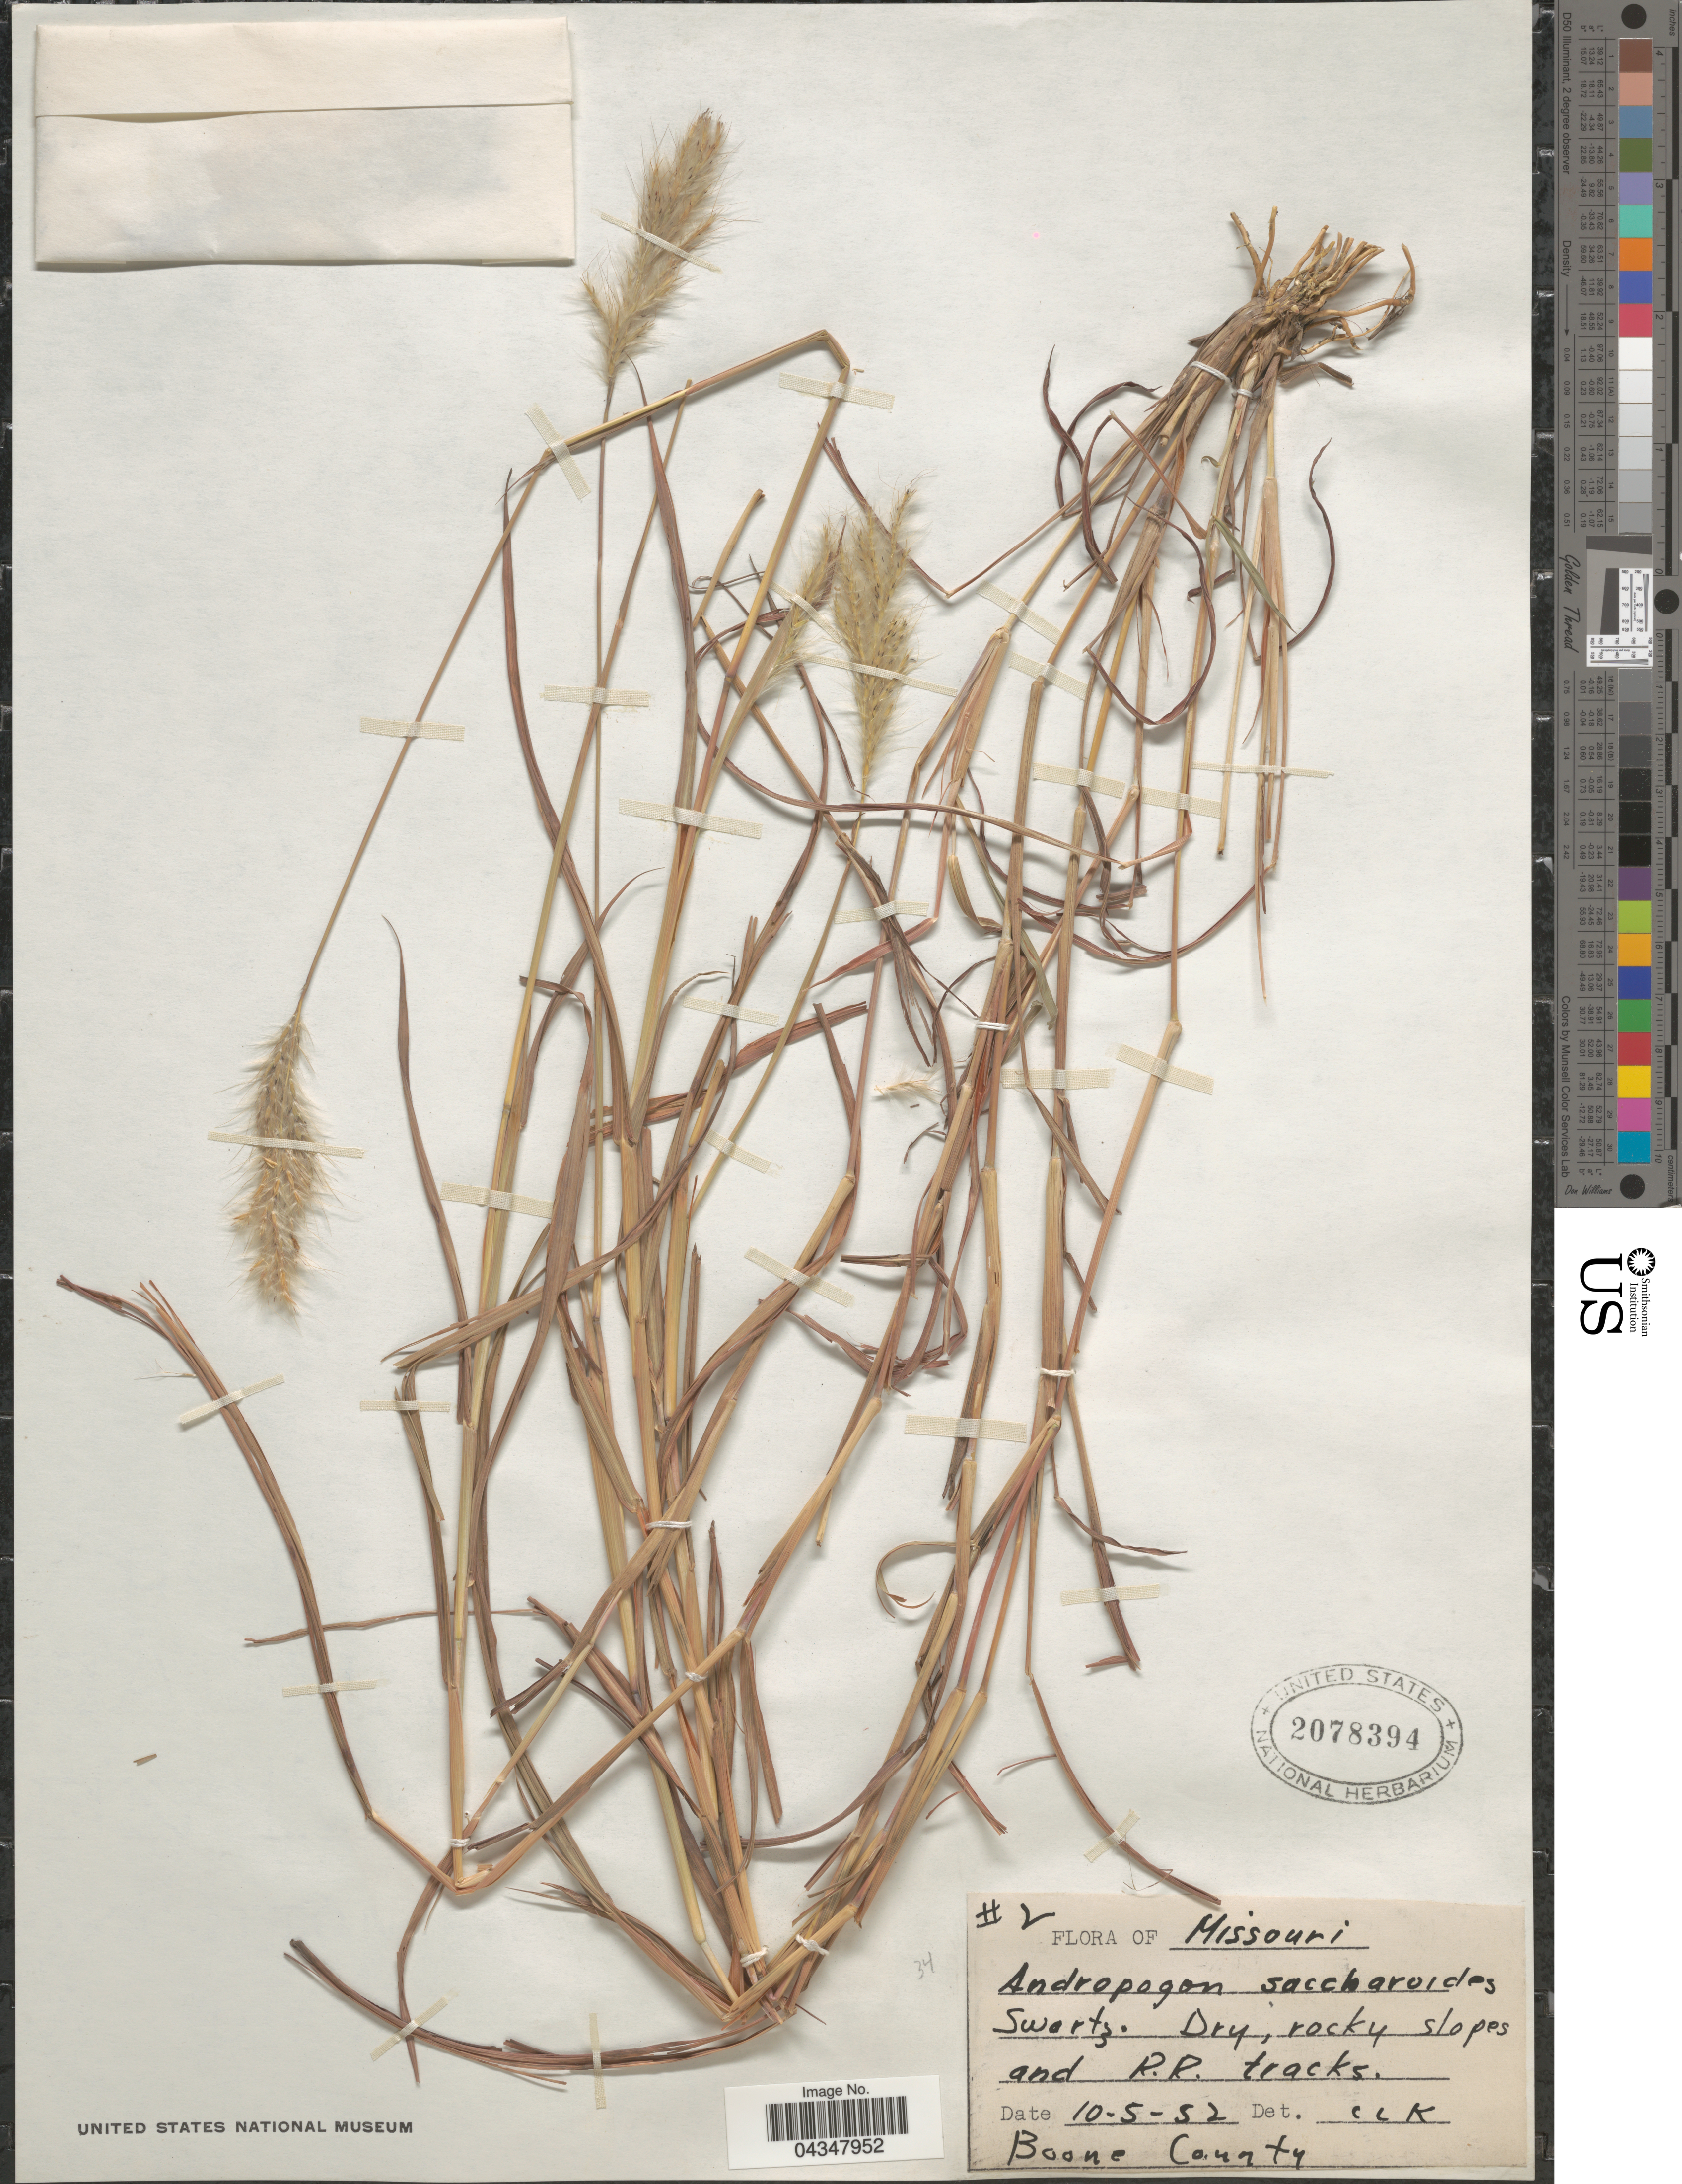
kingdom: Plantae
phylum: Tracheophyta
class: Liliopsida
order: Poales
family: Poaceae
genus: Bothriochloa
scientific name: Bothriochloa saccharoides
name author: (Sw.) Rydb.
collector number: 2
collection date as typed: Transcribed d/m/y: 5/10/52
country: United States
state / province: Missouri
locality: Dry, rocky slopes and R.R. tracks. Boone County.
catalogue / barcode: US 2078394